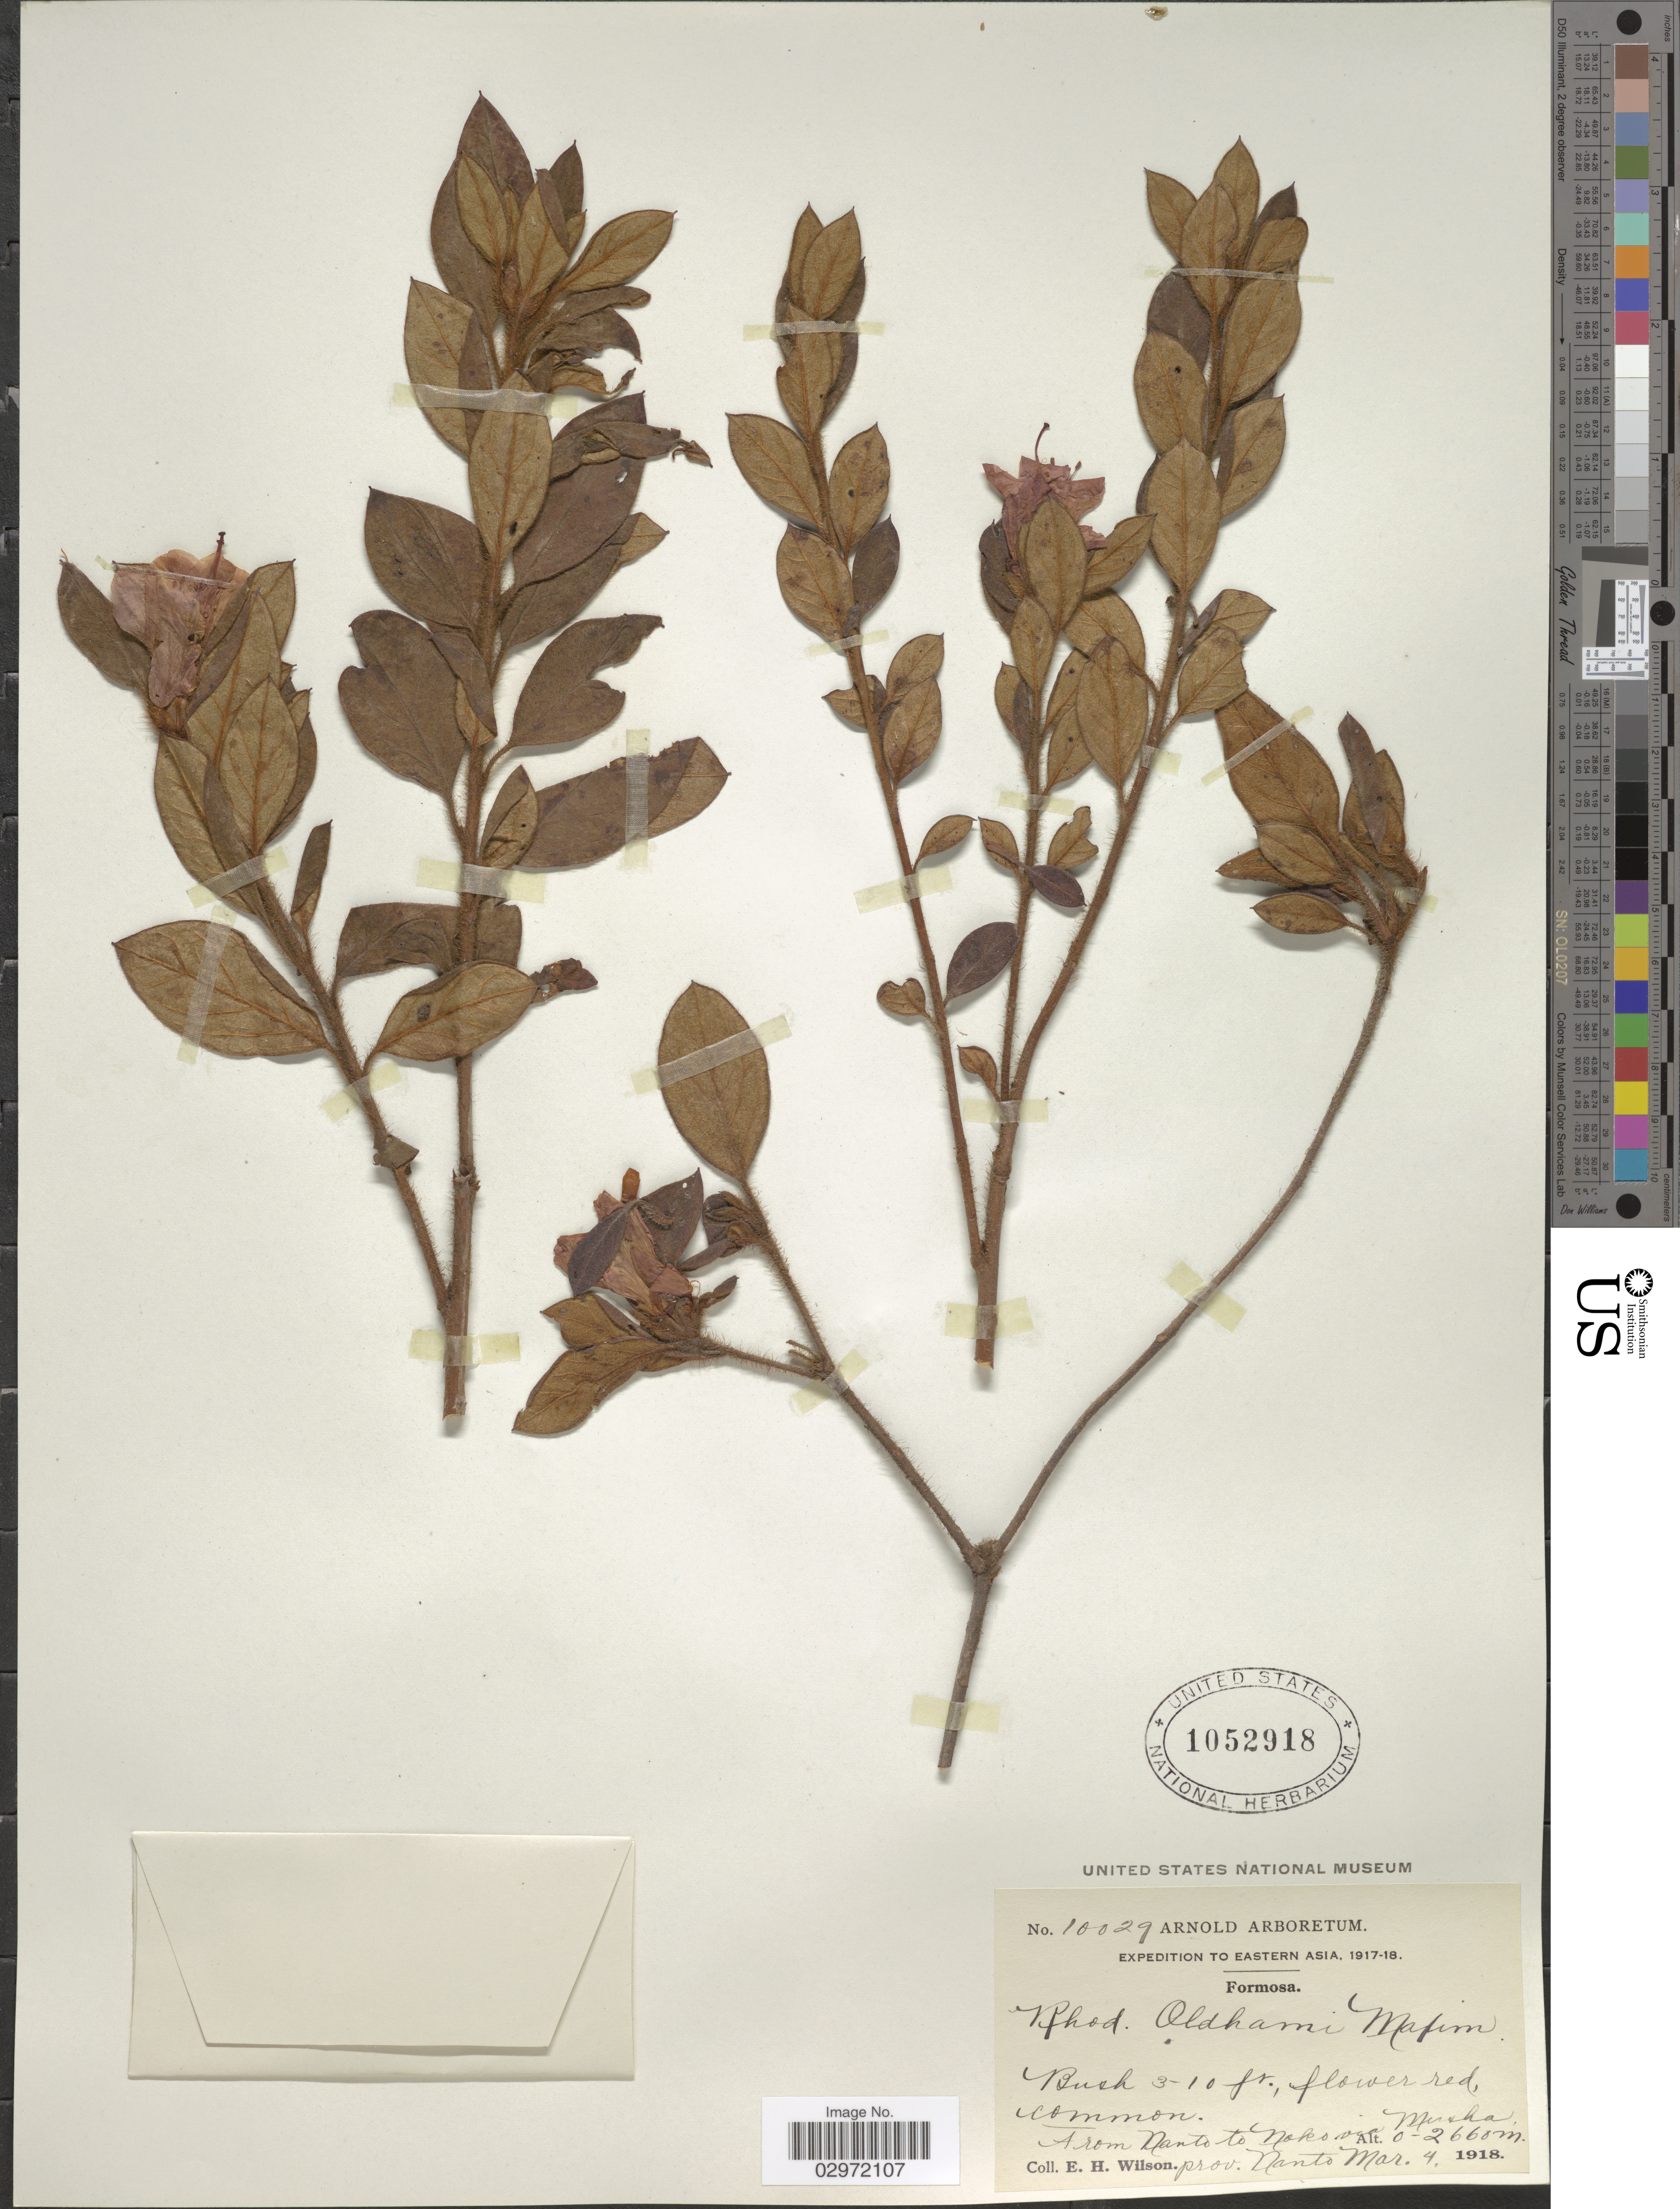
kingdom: Plantae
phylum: Tracheophyta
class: Magnoliopsida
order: Ericales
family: Ericaceae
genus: Rhododendron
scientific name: Rhododendron oldhamii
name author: Maxim.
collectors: E. Wilson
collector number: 10029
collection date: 1918-04-03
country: Taiwan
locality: Eastern Asia. Formosa. Arom Nanto to Noko via Musha.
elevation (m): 0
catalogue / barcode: US 1052918